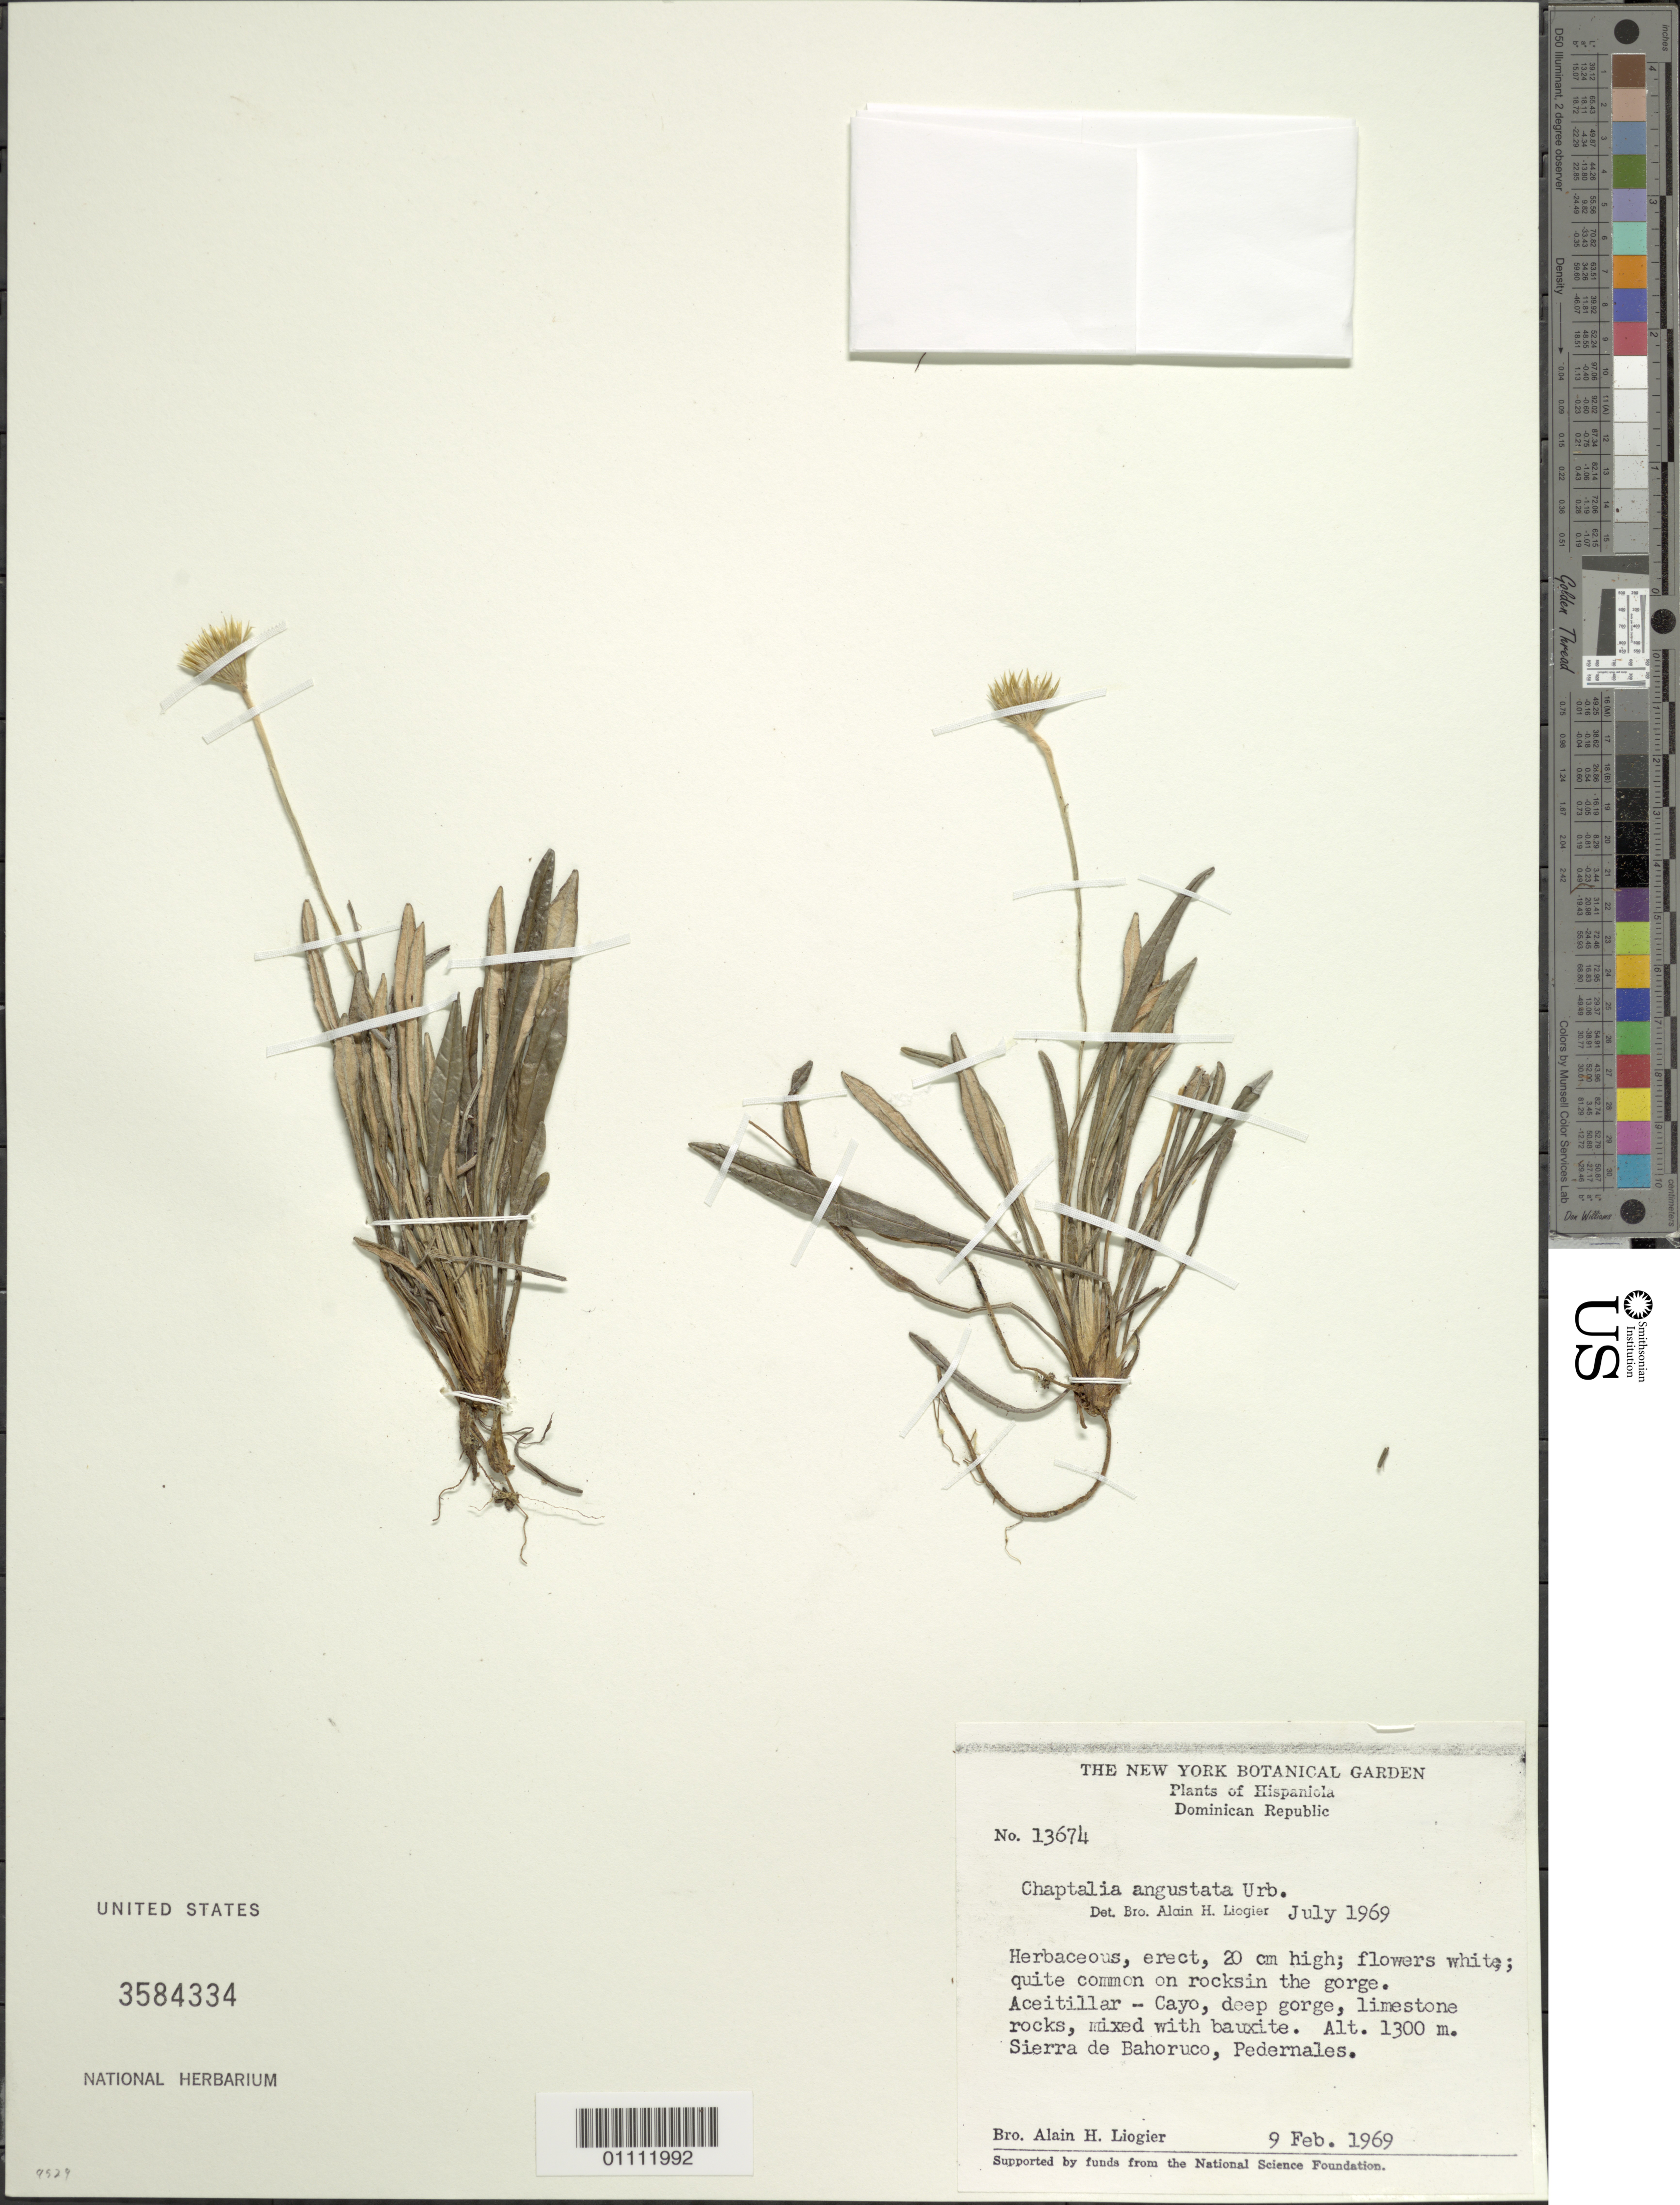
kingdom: Plantae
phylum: Tracheophyta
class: Magnoliopsida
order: Asterales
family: Asteraceae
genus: Chaptalia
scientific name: Chaptalia angustata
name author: Urb.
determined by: Liogier, Alain H.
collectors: A. H. Liogier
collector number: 13674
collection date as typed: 09 Feb 1969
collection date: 1969-02-09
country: Dominican Republic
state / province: Pedernales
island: Hispaniola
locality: Sierra del Bahoruco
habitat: On rocks in the gorge, quite common; deep gorge, limestone rocks, mixed with bauxite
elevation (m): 1300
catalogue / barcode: US 3584334